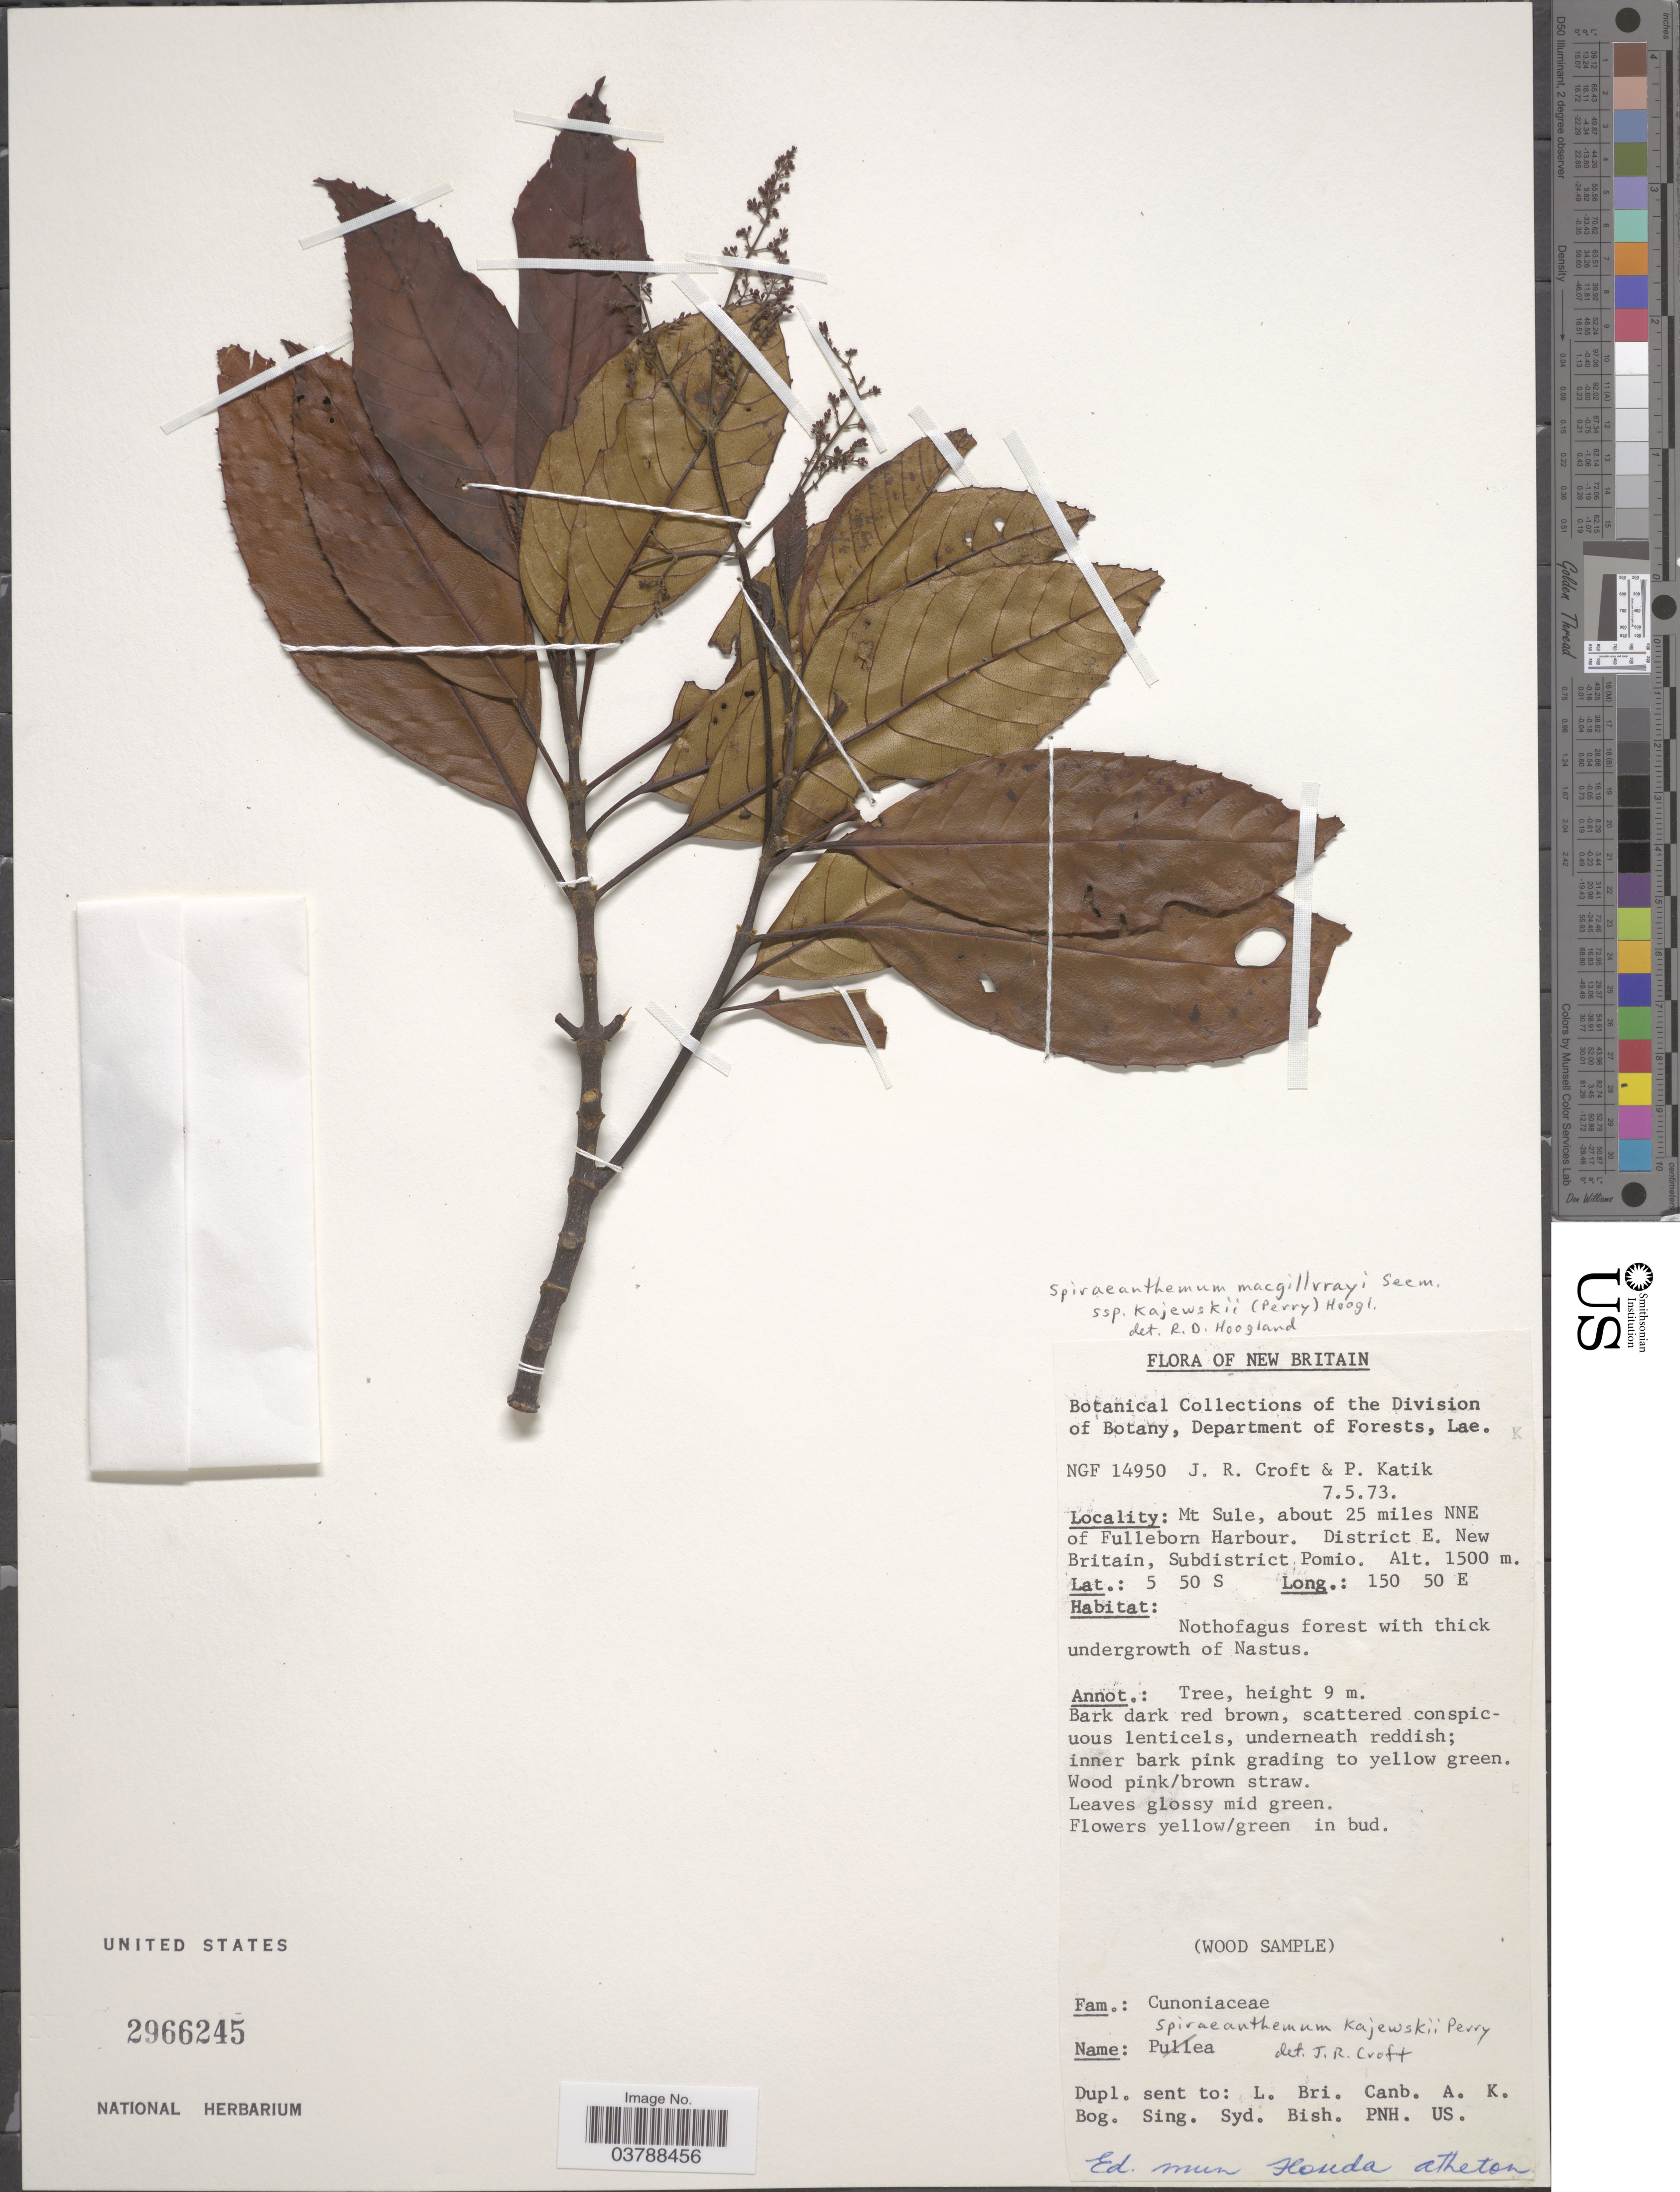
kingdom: Plantae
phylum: Tracheophyta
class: Magnoliopsida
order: Oxalidales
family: Cunoniaceae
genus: Spiraeanthemum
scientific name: Spiraeanthemum macgillivrayi subsp. kajewskii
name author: (L.M. Perry) Hoogland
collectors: J. R. Croft & P. Katik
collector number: NGF14950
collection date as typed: Transcribed d/m/y: 7/5/73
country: Papua New Guinea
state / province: East New Britain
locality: New Britain. Mt. Sule, about 25 miles NNE of Fulleborn Harbour, District E. New Britain, Subdistrict Pomio.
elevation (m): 1500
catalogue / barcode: US 2966245